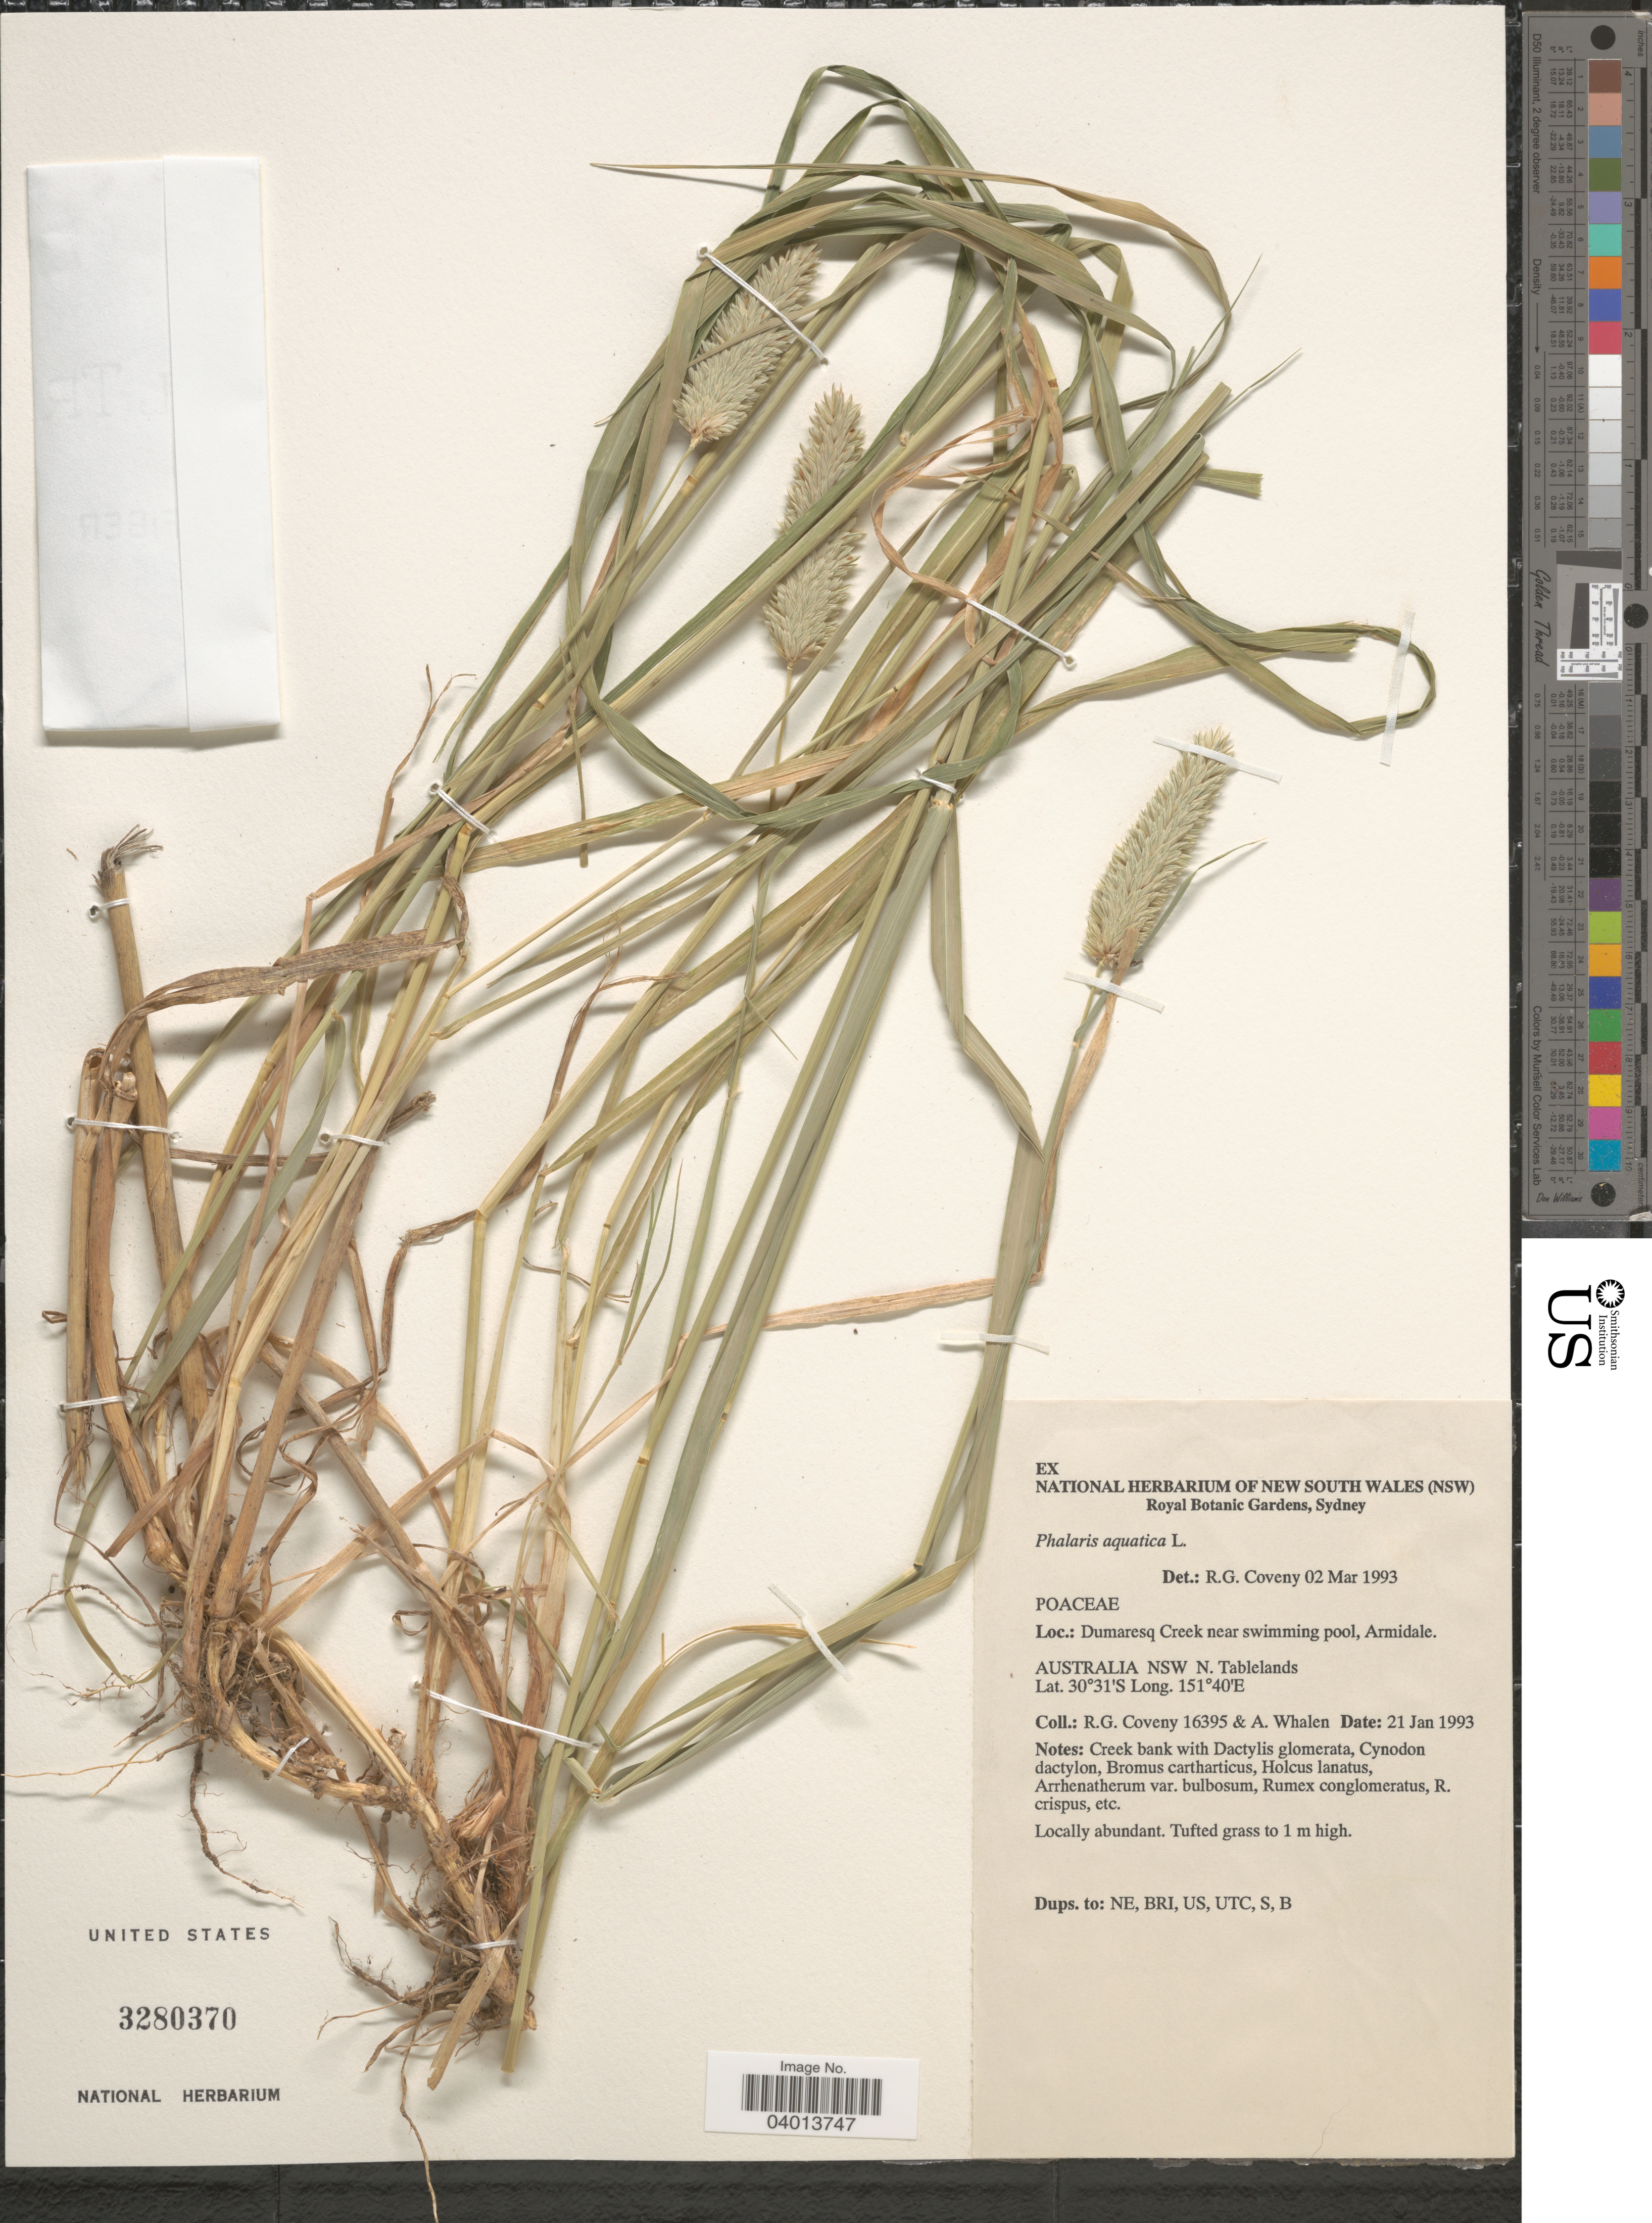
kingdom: Plantae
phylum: Tracheophyta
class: Liliopsida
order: Poales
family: Poaceae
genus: Phalaris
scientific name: Phalaris aquatica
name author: L.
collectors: R. Coveny & A. Whalen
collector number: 16395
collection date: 1993-01-21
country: Australia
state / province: New South Wales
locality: Dumaresq Creek near swimming pool, Armidale. Australia NSW N. Tablelands.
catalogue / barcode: US 3280370